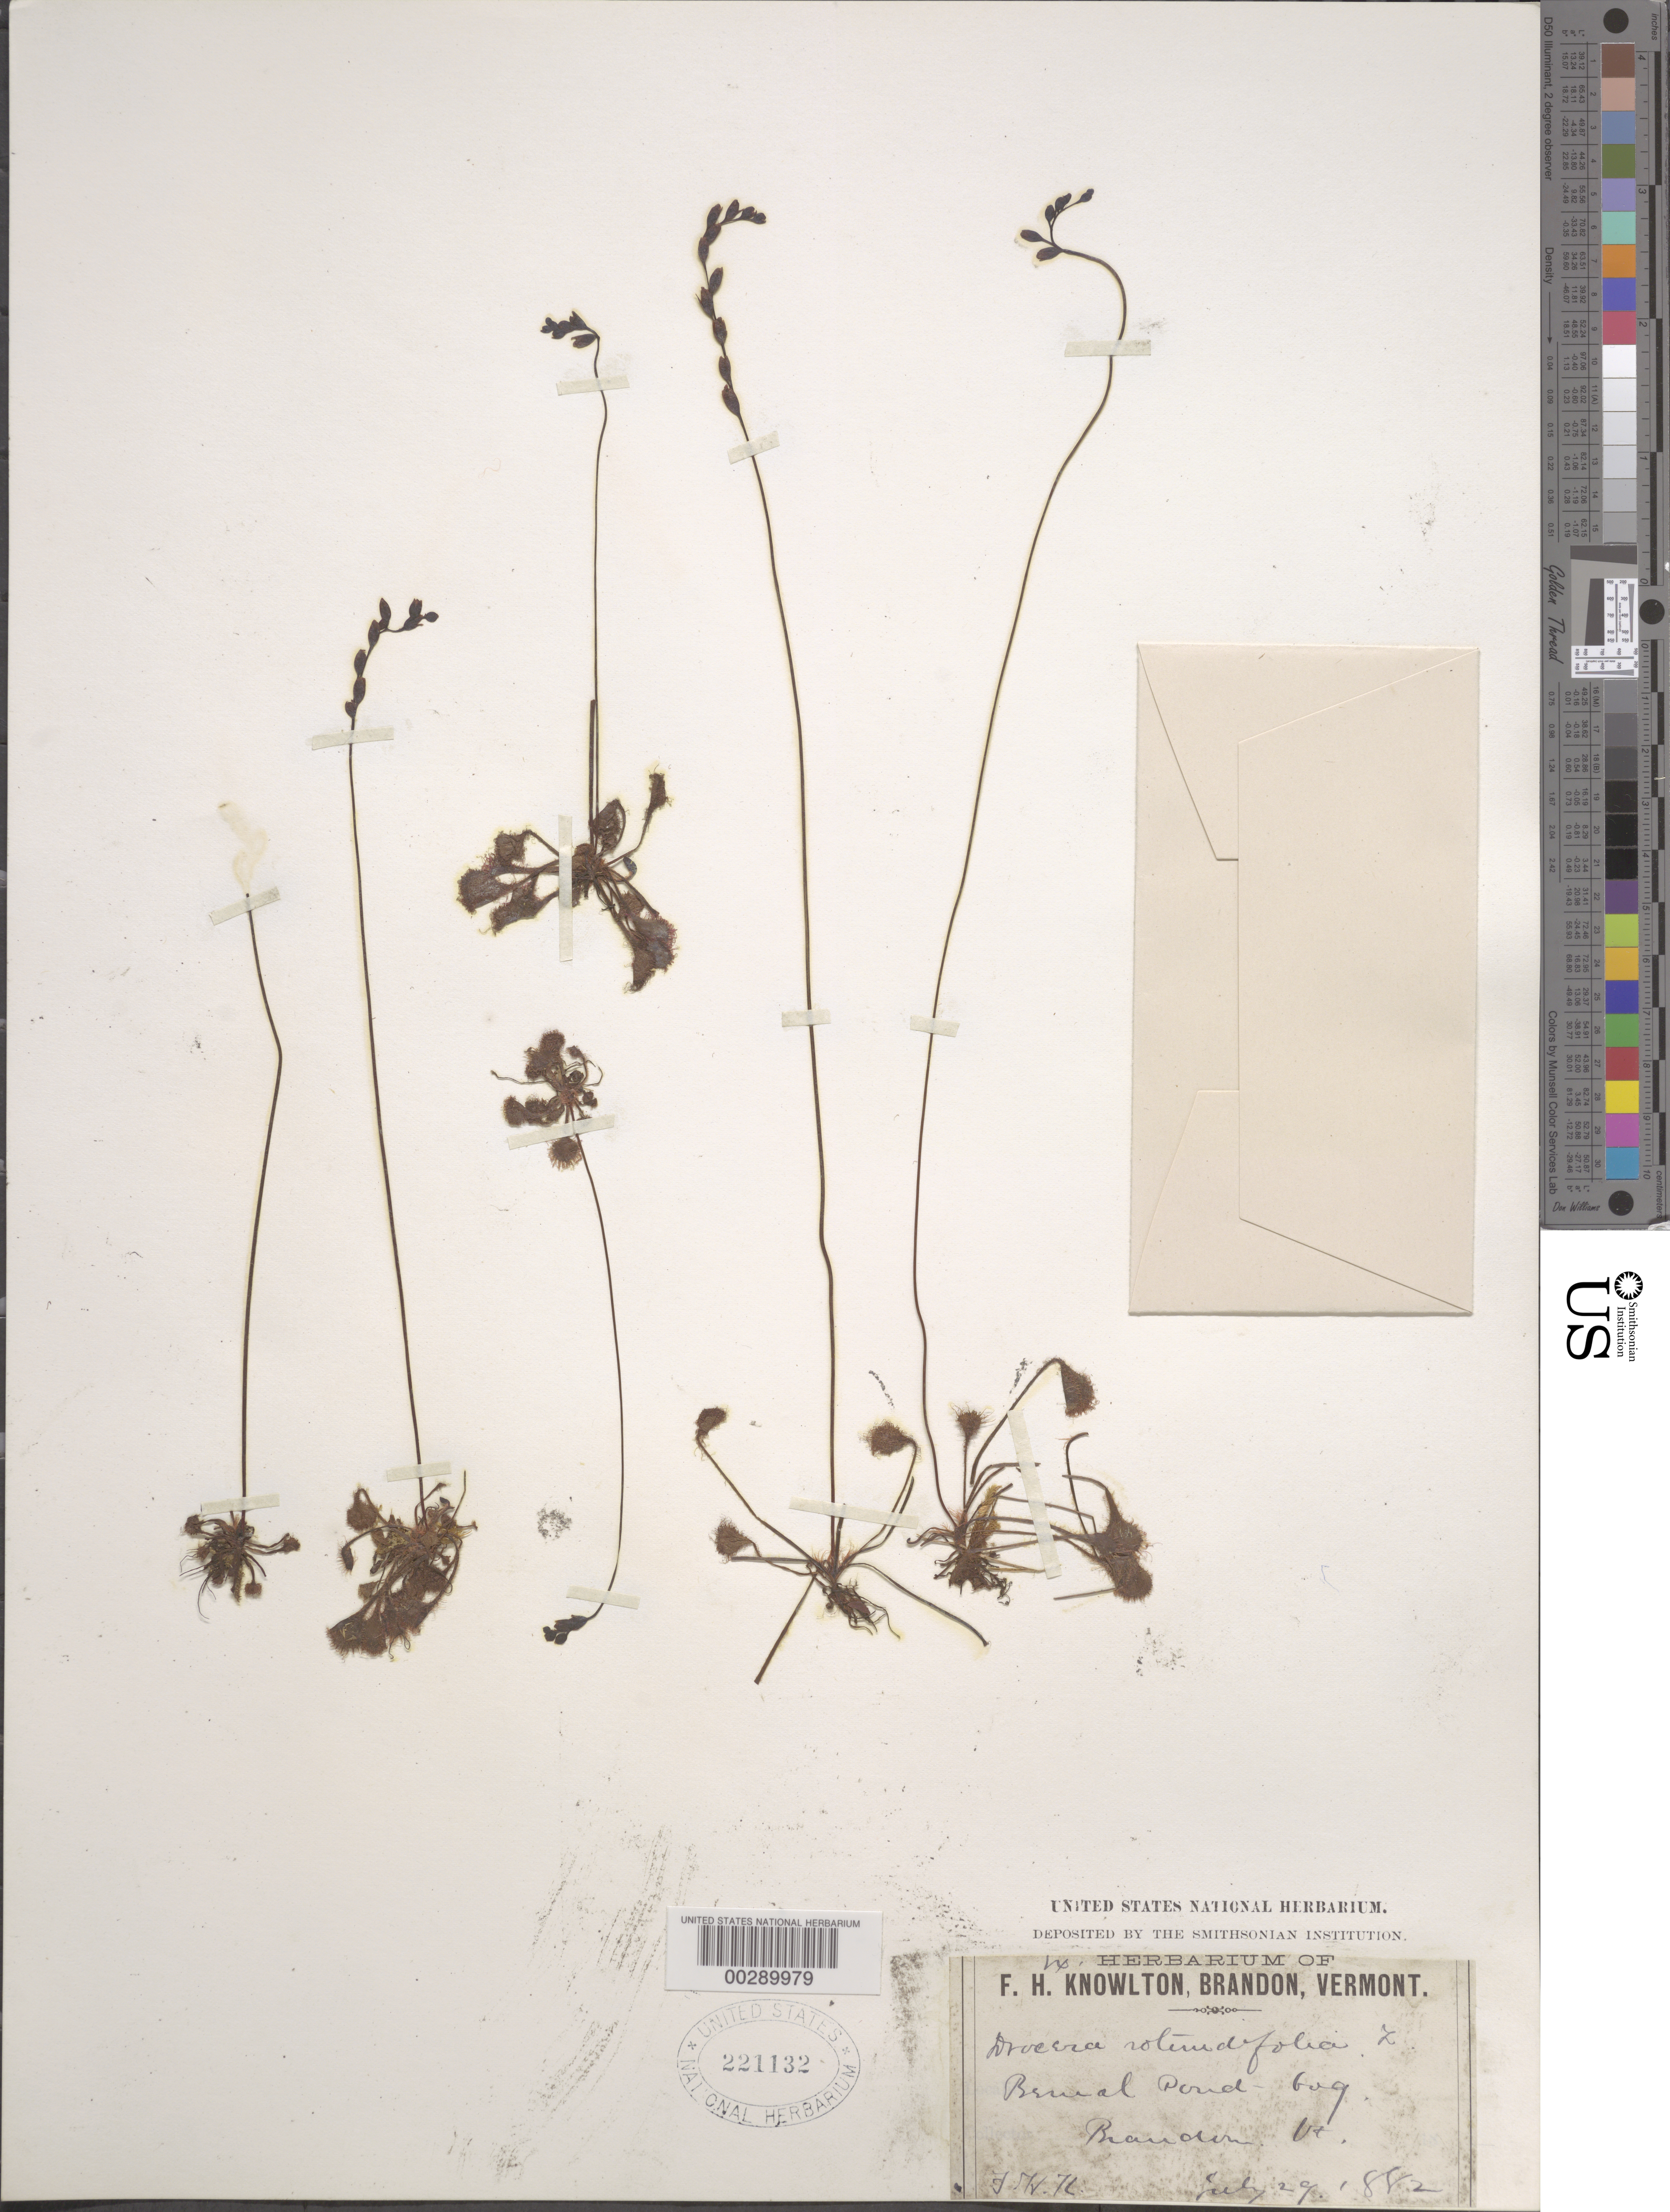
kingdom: Plantae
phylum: Tracheophyta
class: Magnoliopsida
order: Caryophyllales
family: Droseraceae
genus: Drosera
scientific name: Drosera rotundifolia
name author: L.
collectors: F. H. Knowlton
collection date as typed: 29 Jul 1882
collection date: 1882-07-29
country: United States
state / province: Vermont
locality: Brandon, bernal pond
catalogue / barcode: US 221132